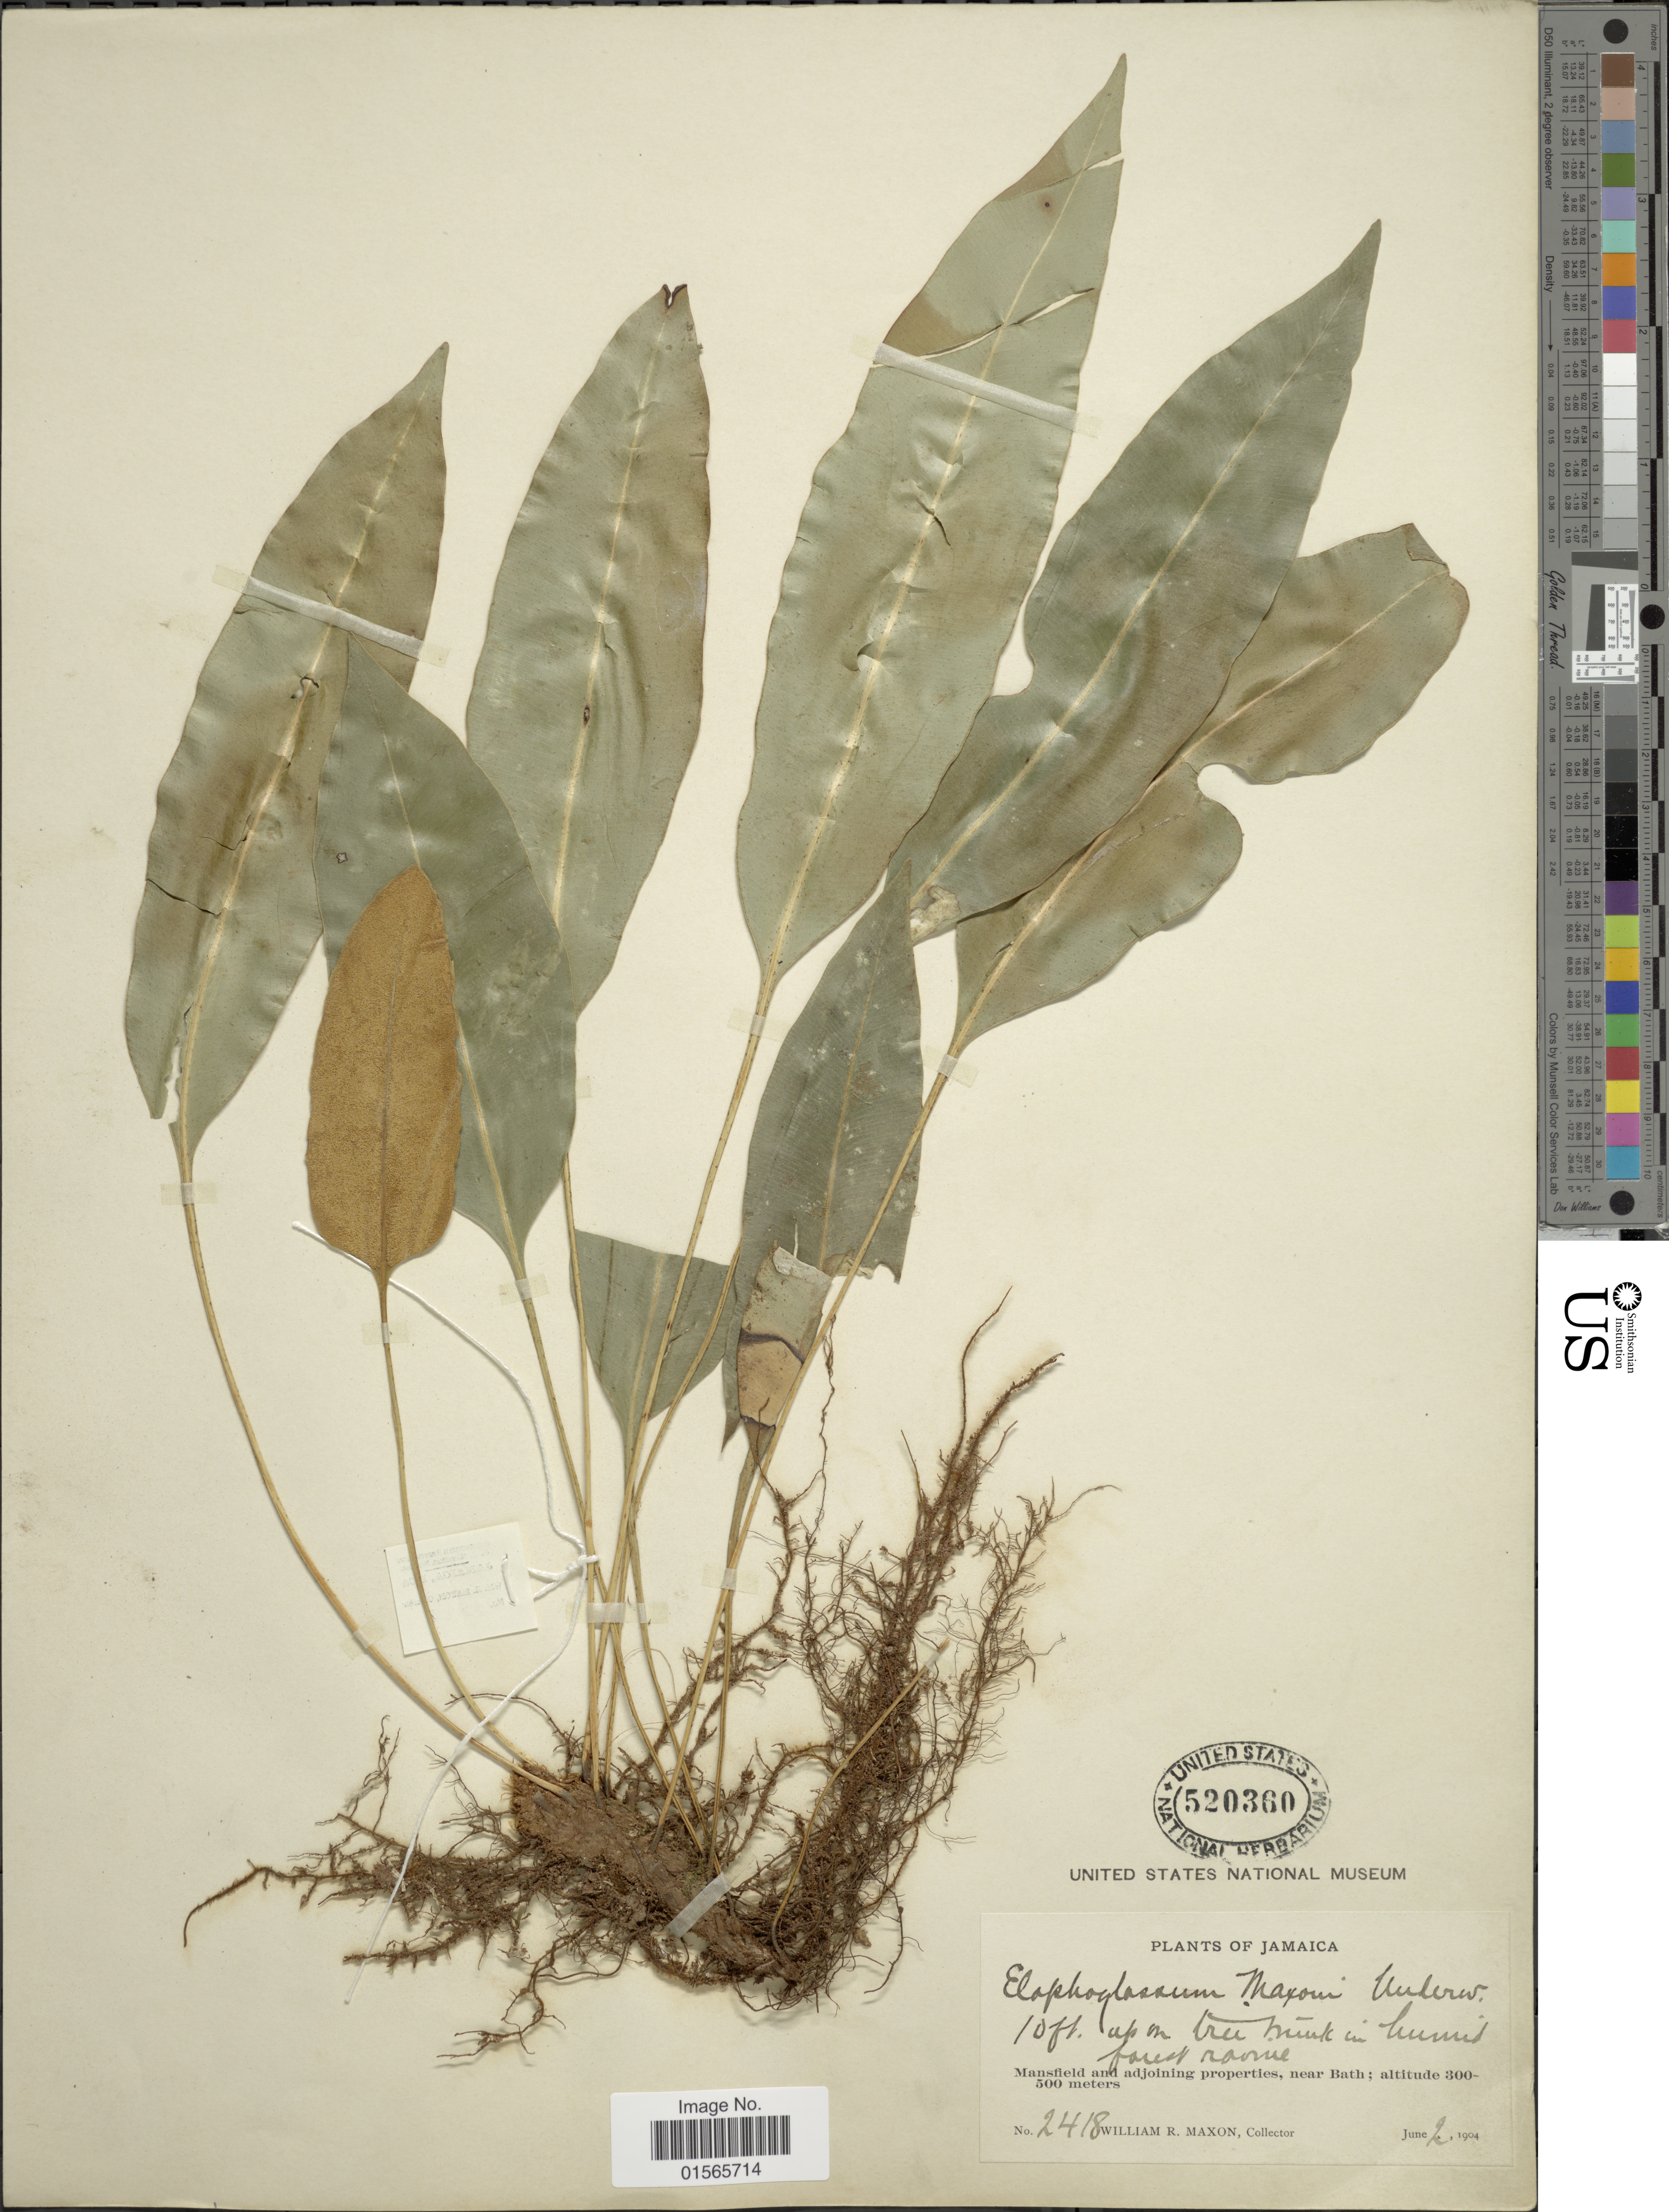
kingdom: Plantae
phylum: Tracheophyta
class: Polypodiopsida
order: Polypodiales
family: Dryopteridaceae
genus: Elaphoglossum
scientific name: Elaphoglossum maxonii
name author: Underw. ex C.V. Morton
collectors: W. R. Maxon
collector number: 2418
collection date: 1904-06-02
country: Jamaica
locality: Mansfield and adjoining, near Bath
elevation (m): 300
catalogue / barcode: US 520360